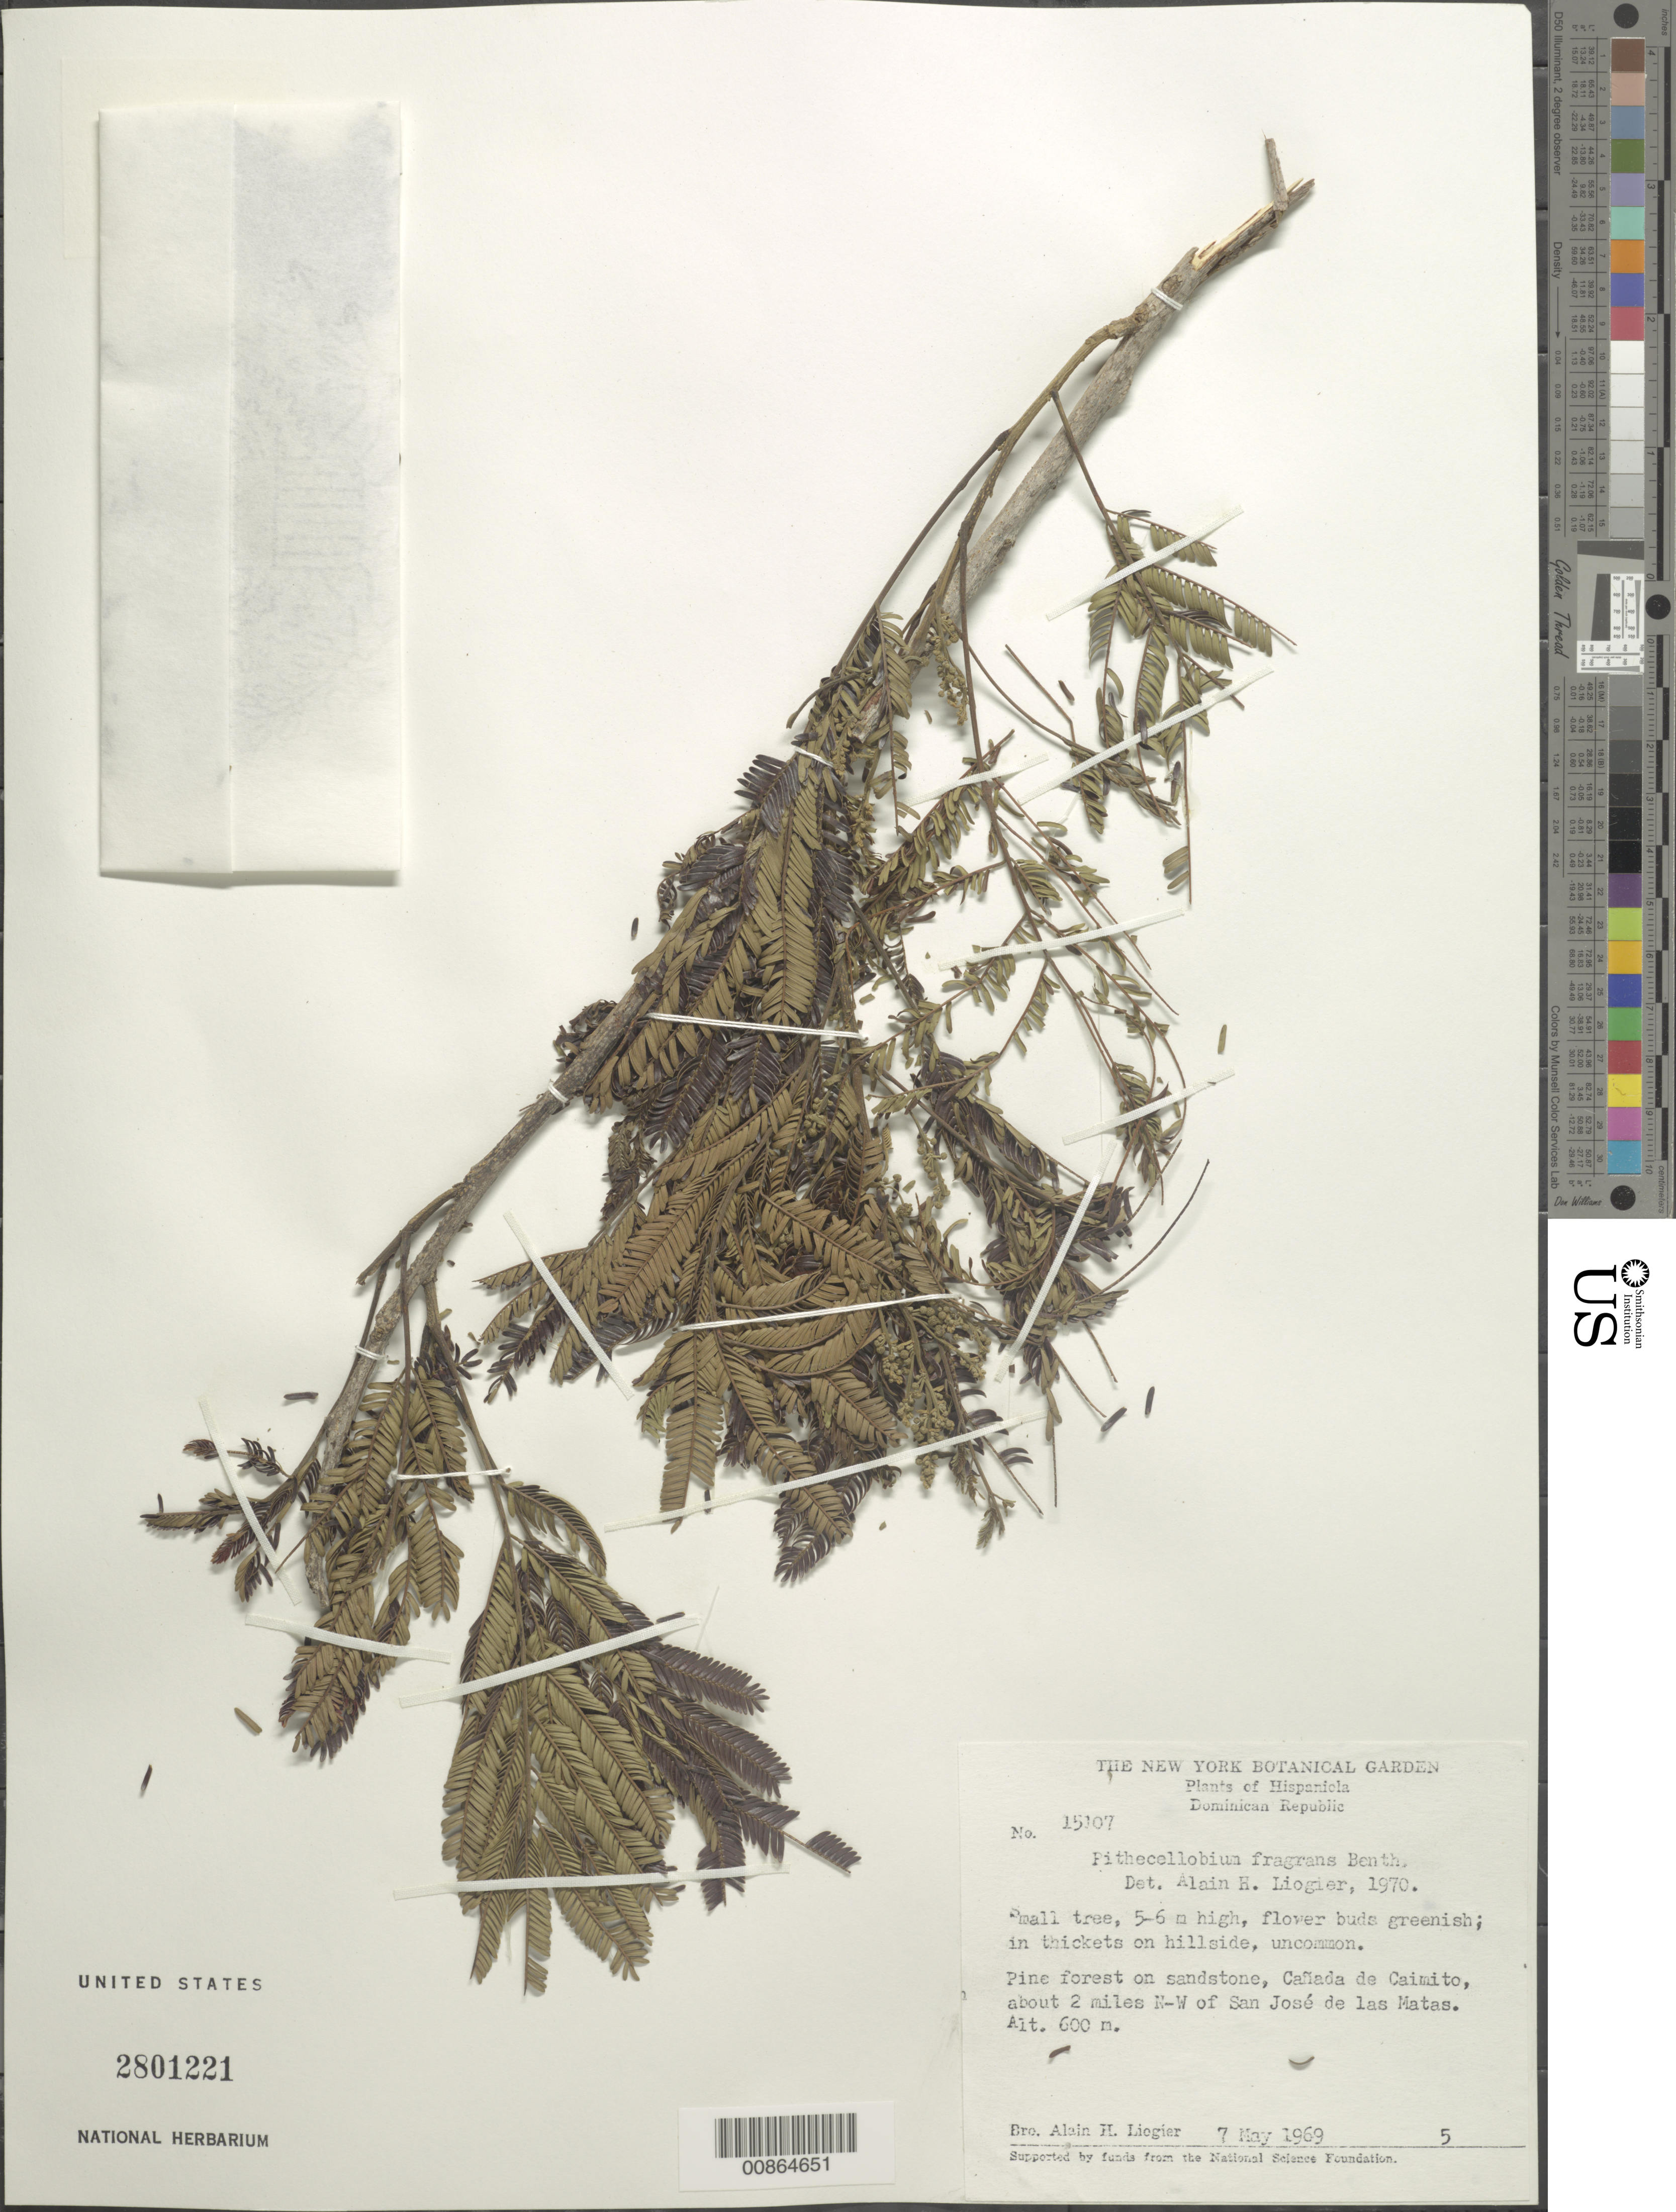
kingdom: Plantae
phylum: Tracheophyta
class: Magnoliopsida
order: Fabales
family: Fabaceae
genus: Pithecellobium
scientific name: Pithecellobium fragrans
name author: (Macfad.) Benth.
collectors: A. H. Liogier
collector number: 15107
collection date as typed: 07 May 1969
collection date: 1969-05-07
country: Dominican Republic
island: Hispaniola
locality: Cañada de Caimito about 2 miles NW of San José de las Matas.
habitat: In thickets on hillside. Pine forest on sandstone.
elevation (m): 600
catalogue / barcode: US 2801221